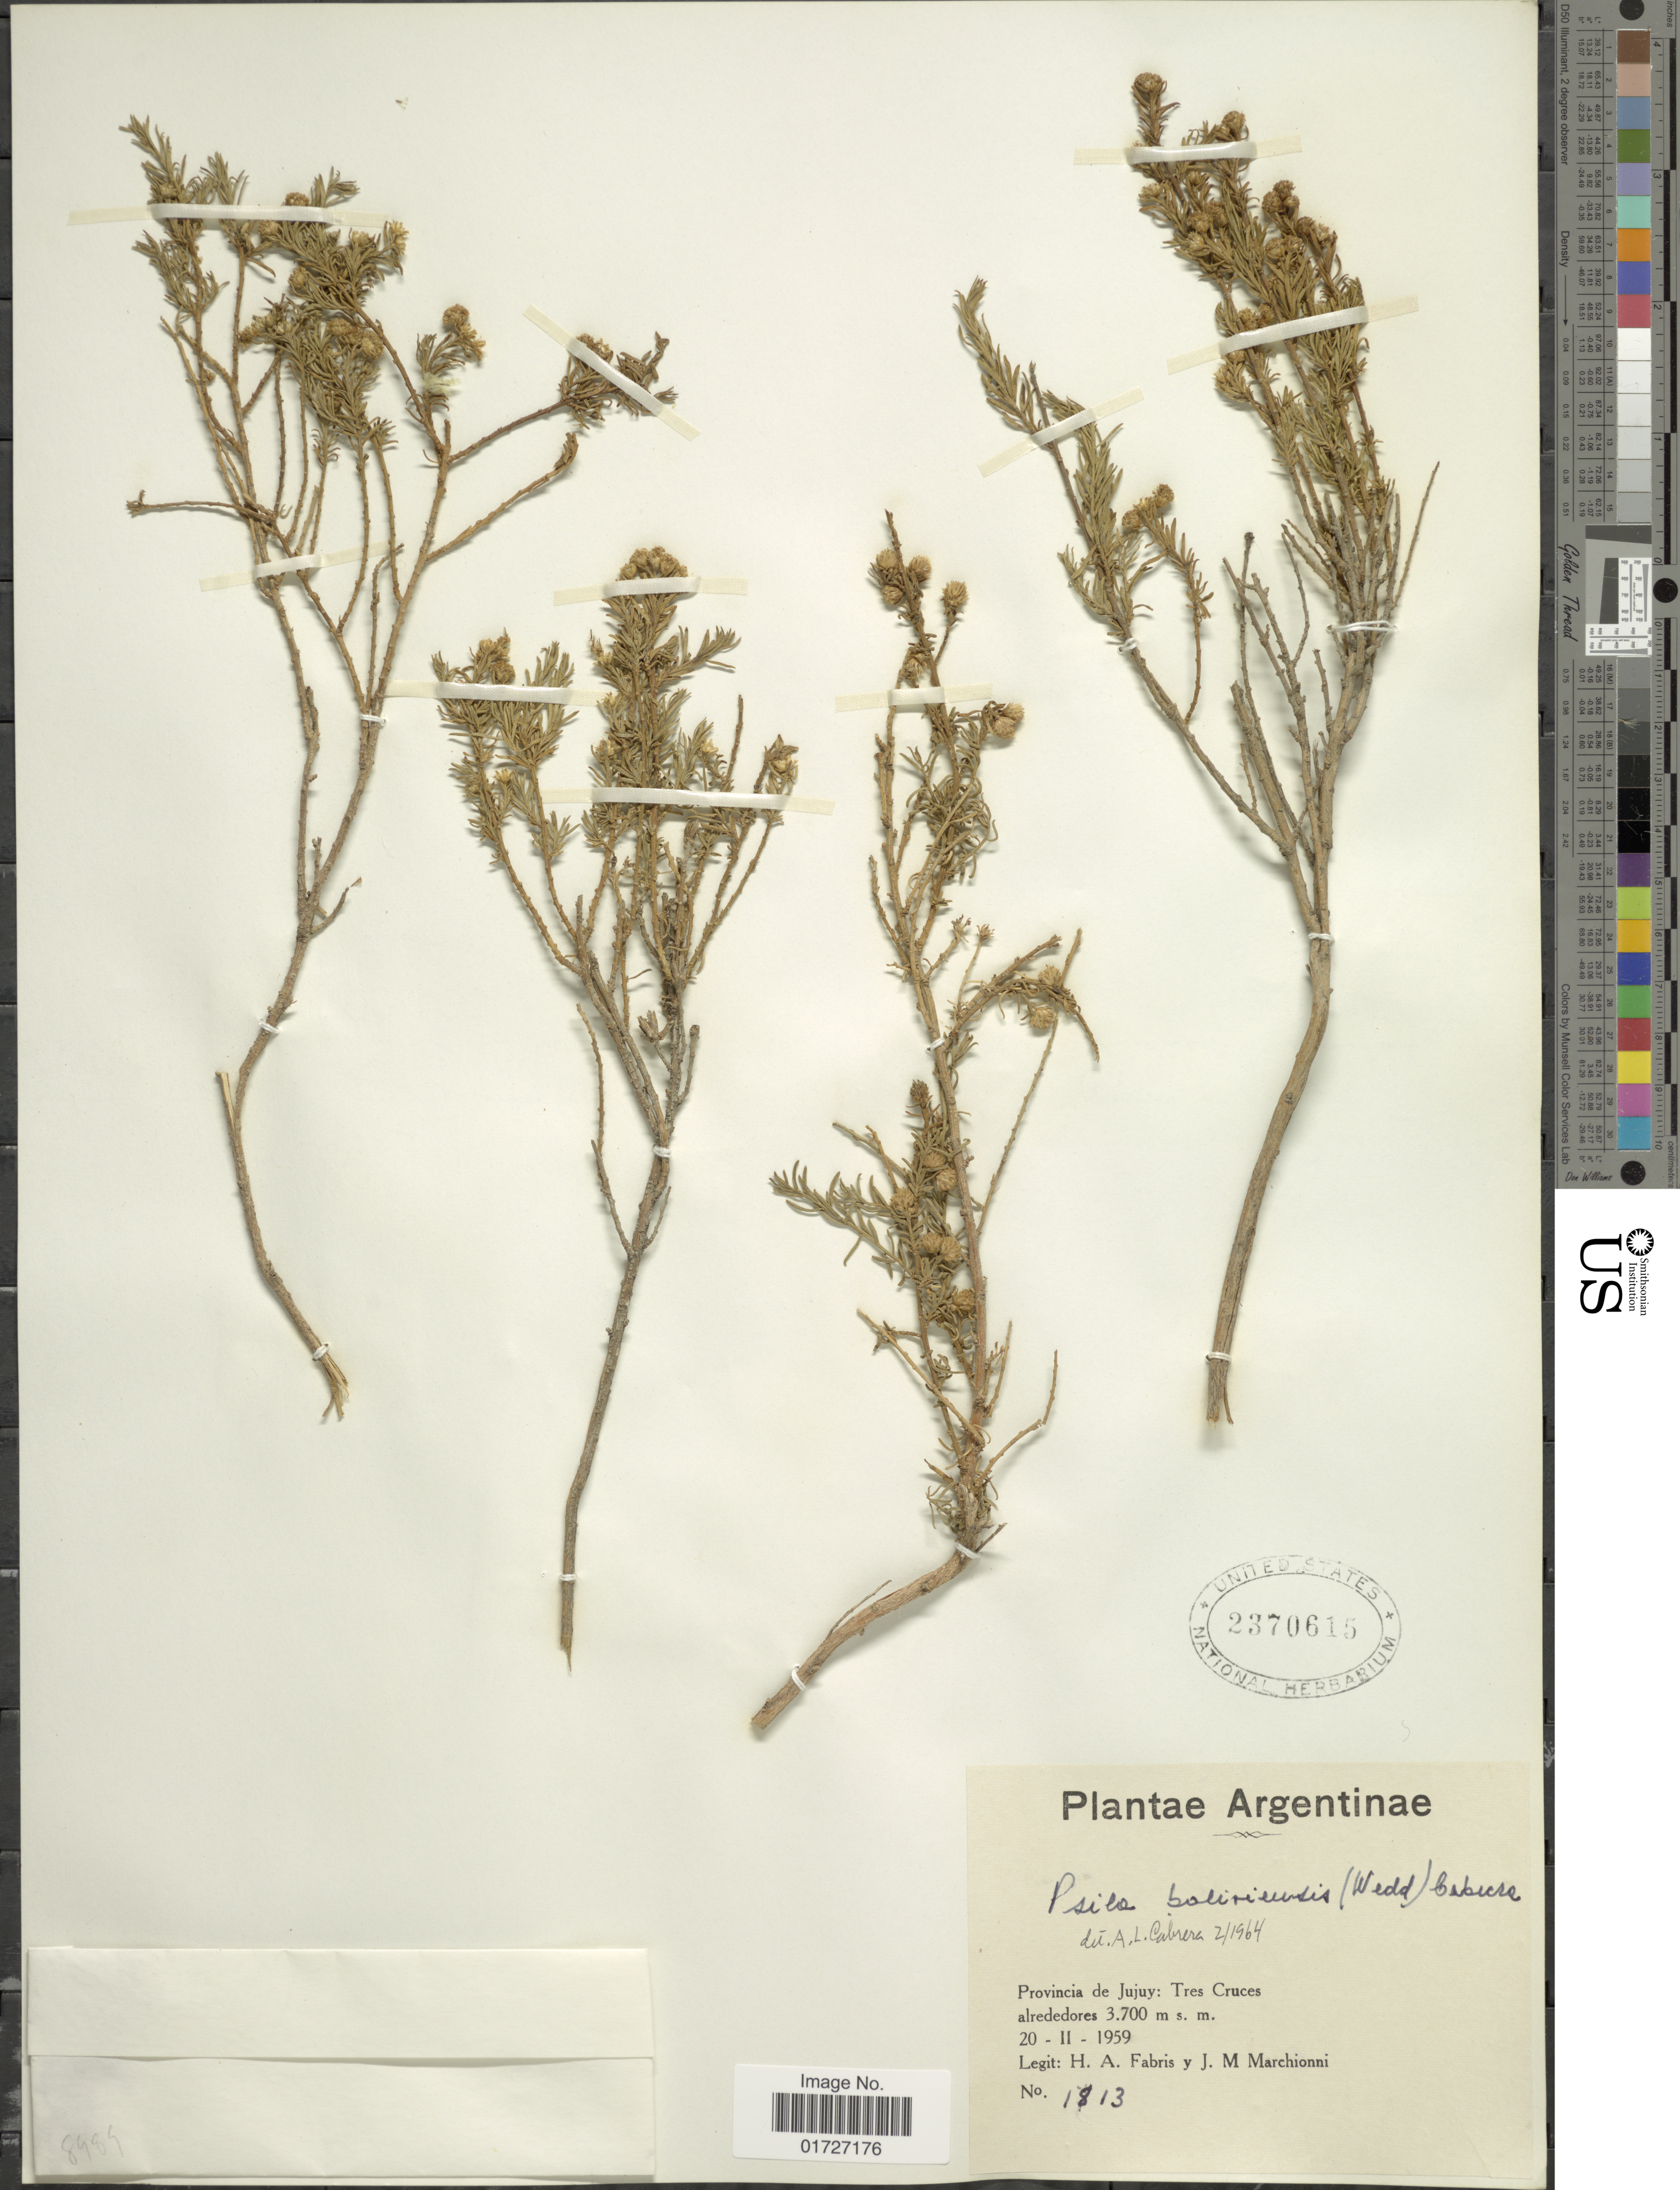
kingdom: Plantae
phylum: Tracheophyta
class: Magnoliopsida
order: Asterales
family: Asteraceae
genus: Baccharis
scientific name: Baccharis bolivensis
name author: (Wedd.) Cabrera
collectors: H. A. Fabris & J. Marchionni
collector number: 1813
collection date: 1959-02-20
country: Argentina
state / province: Jujuy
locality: Tres Cruces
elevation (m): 3700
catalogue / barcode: US 2370615